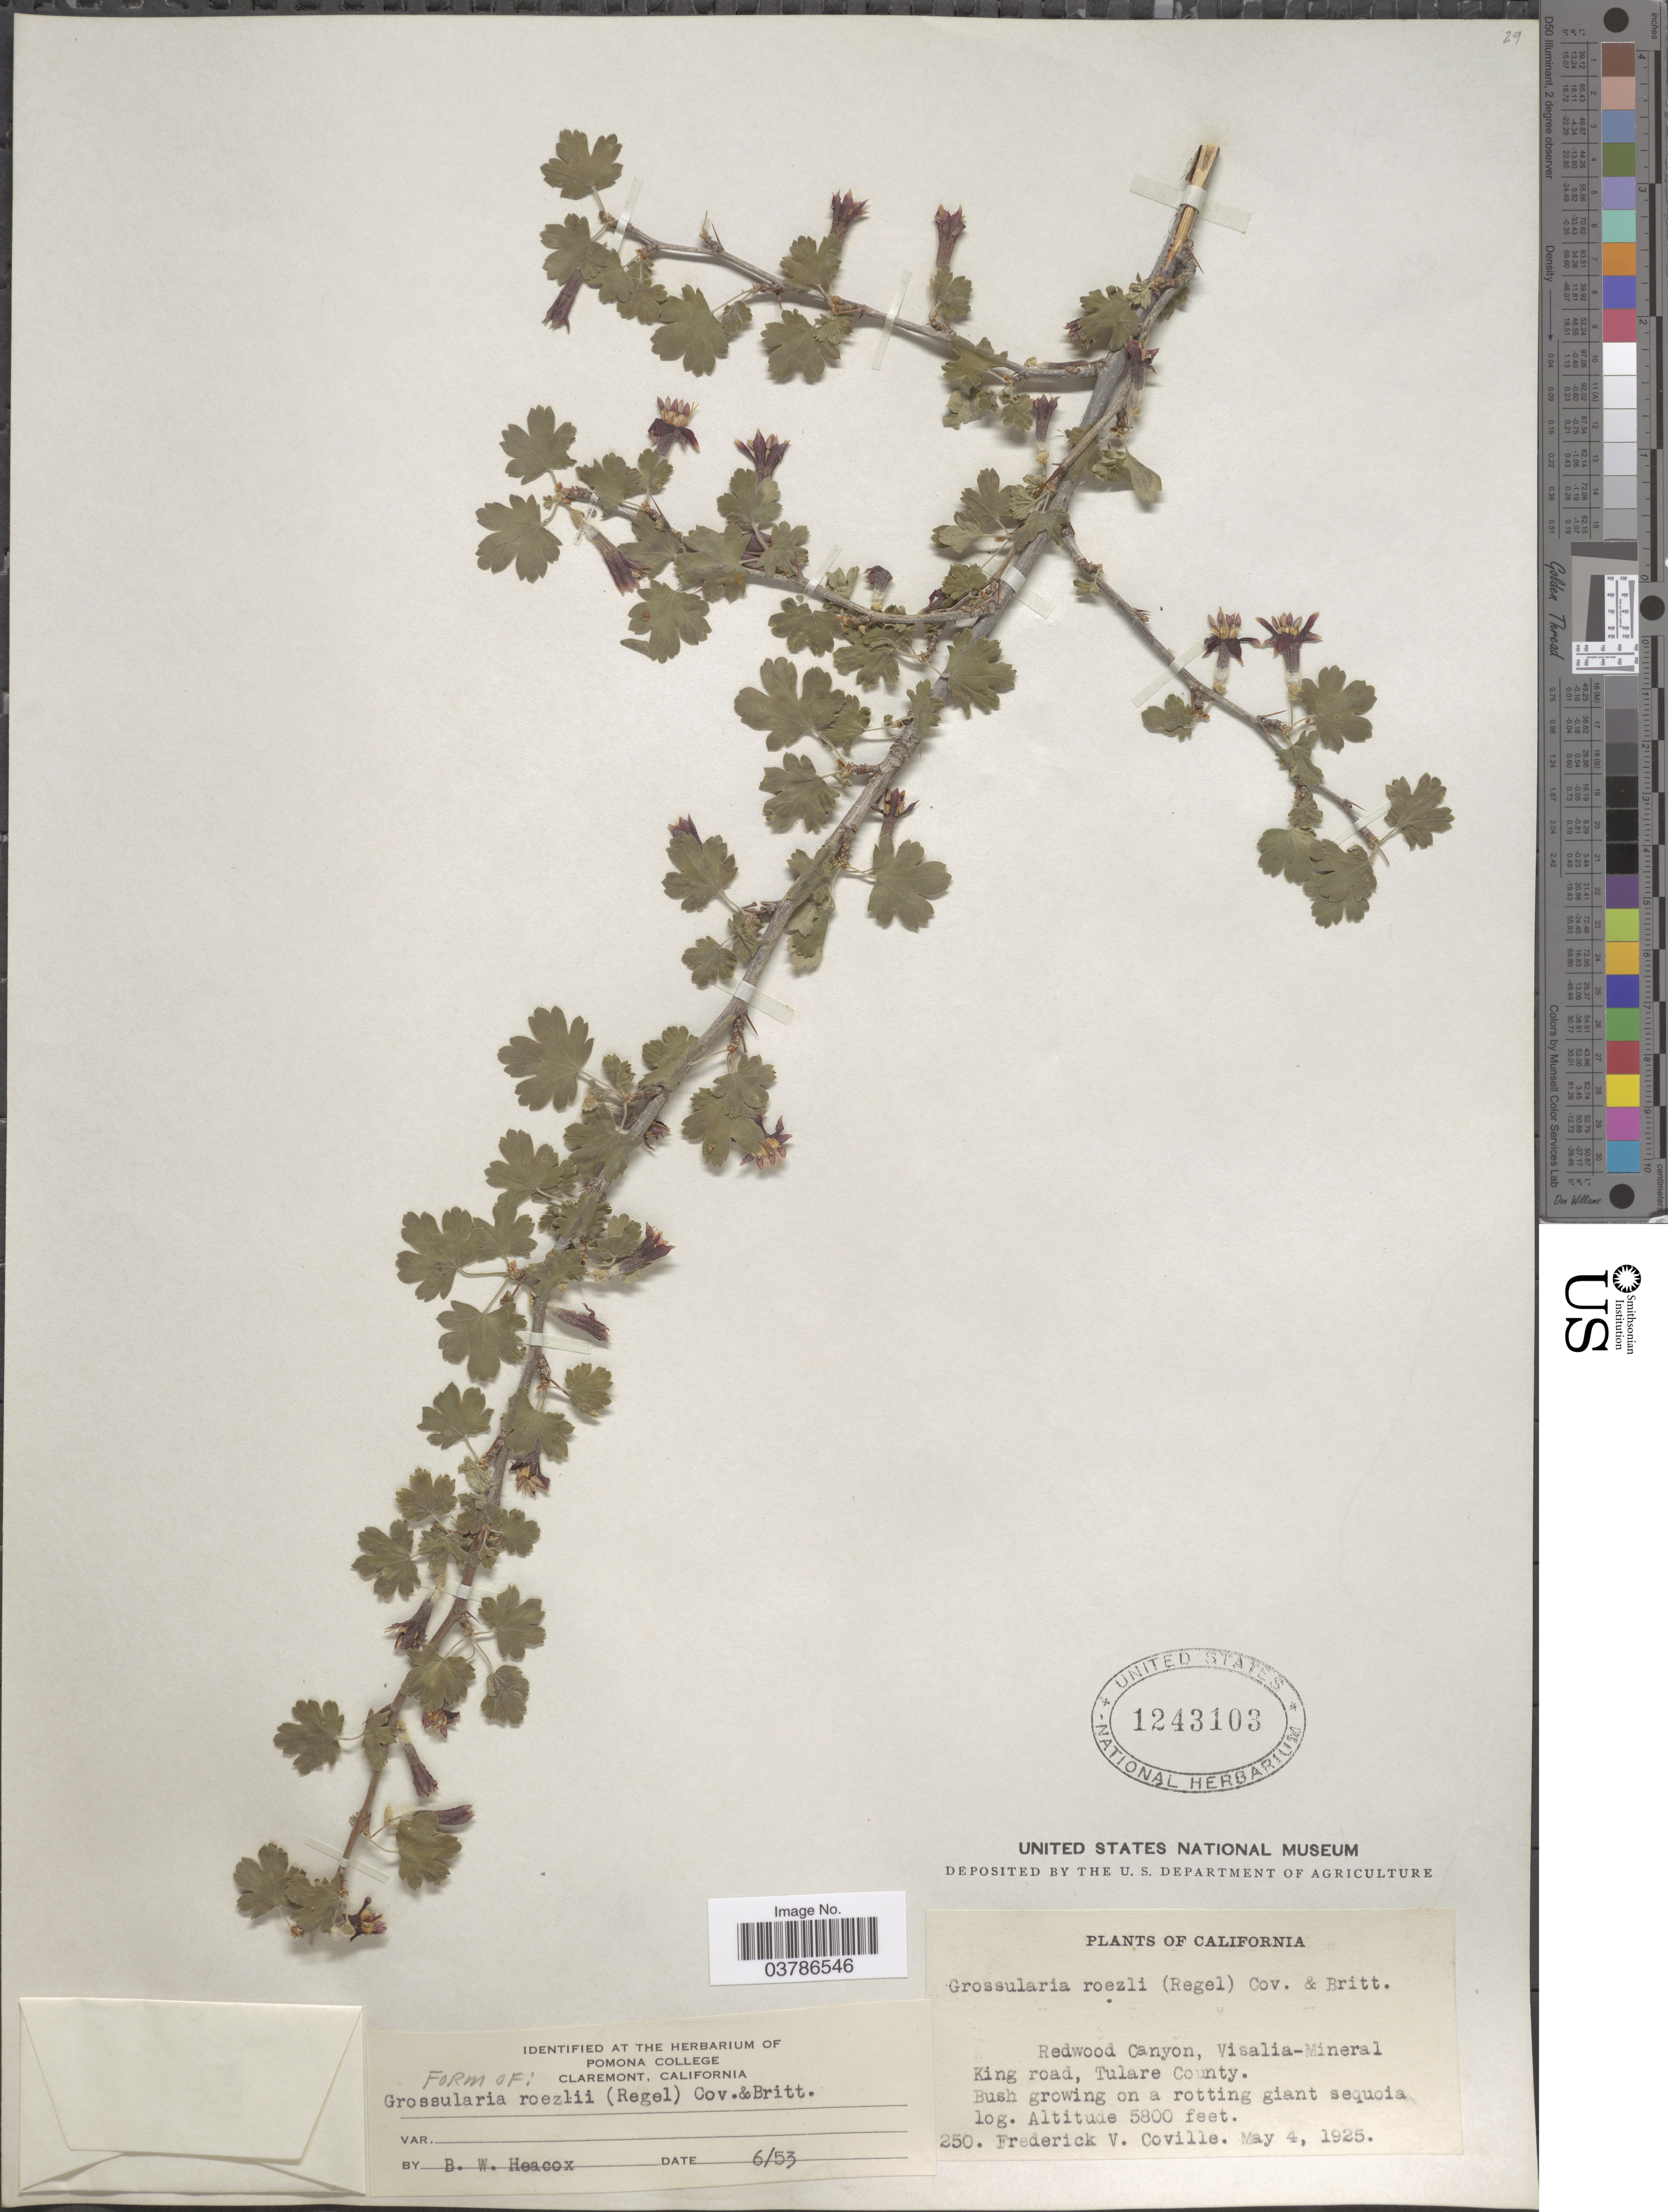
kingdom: Plantae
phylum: Tracheophyta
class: Magnoliopsida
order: Saxifragales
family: Grossulariaceae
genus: Ribes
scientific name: Ribes roezlii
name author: Regel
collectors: F. V. Coville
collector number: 250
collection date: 1925-05-04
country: United States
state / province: California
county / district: Tulare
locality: Redwood Canyon, Visalia-Mineral King road, Tulare County.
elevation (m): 1768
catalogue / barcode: US 1243103